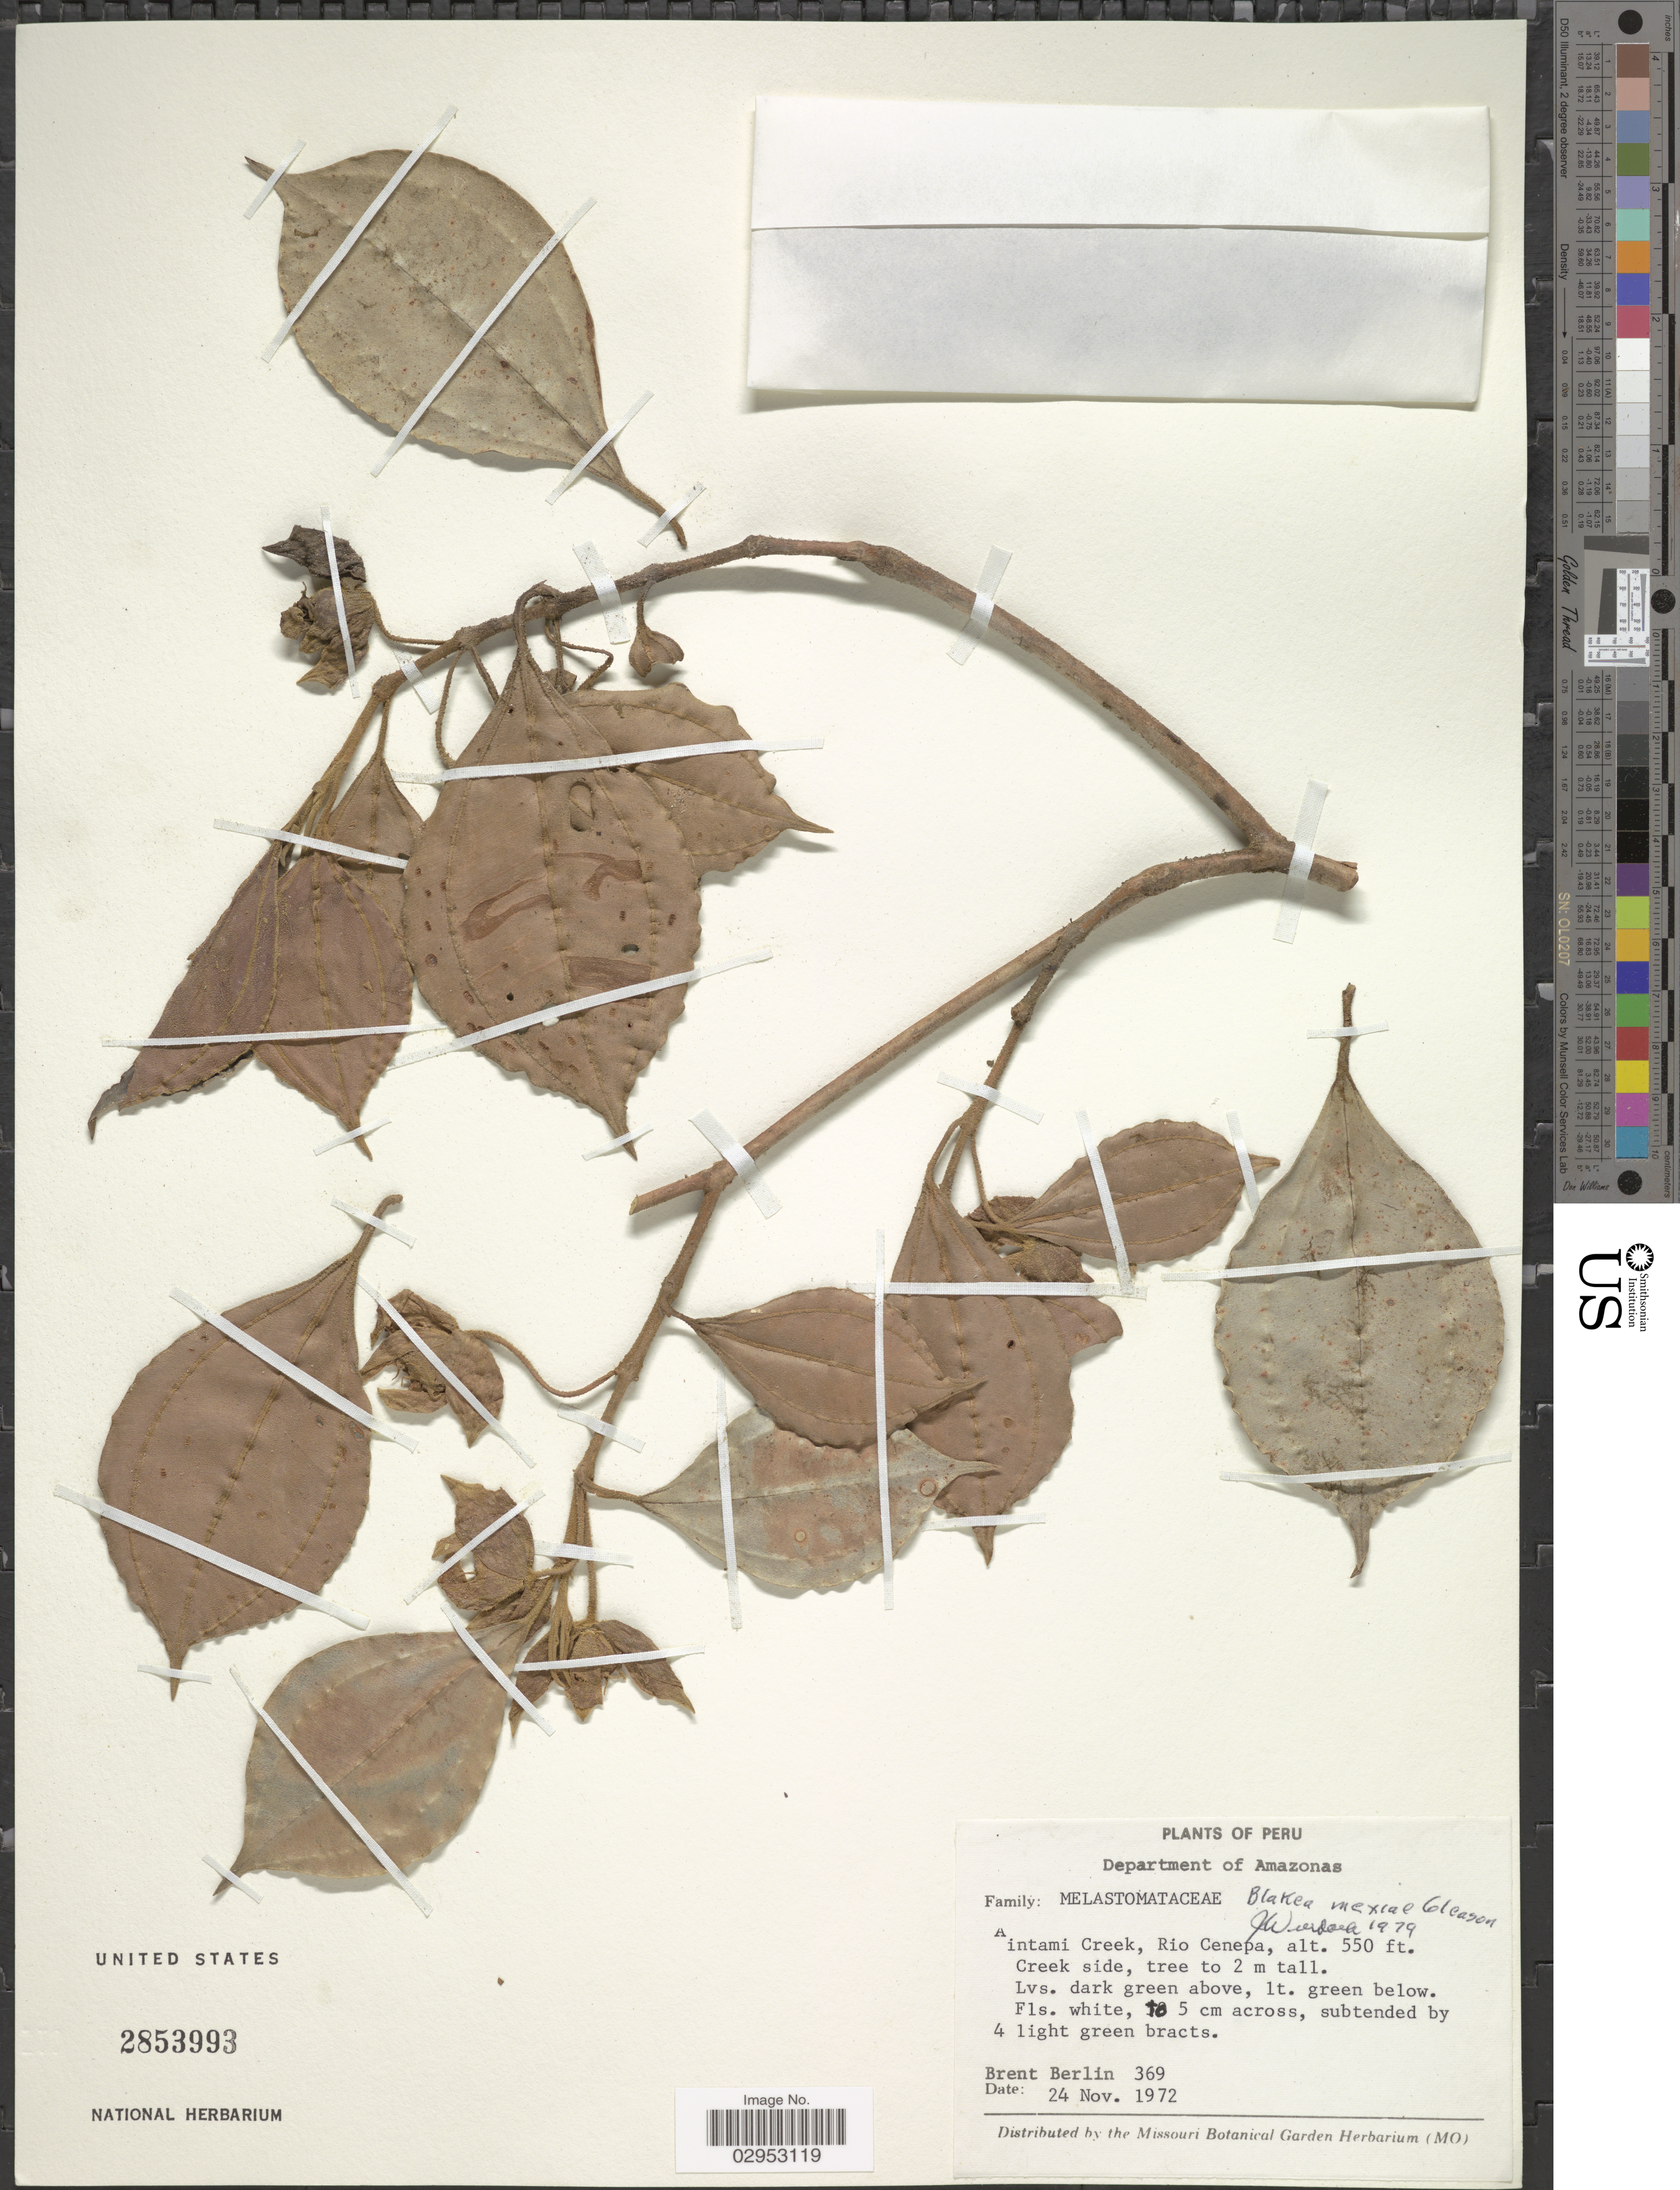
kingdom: Plantae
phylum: Tracheophyta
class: Magnoliopsida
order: Myrtales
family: Melastomataceae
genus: Blakea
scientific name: Blakea mexiae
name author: Gleason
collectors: B. Berlin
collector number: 369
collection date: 1972-11-24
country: Peru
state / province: Amazonas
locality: Department of Amazonas. Aintami Creek, Rio Cenepa. Creek side.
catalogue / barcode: US 2853993